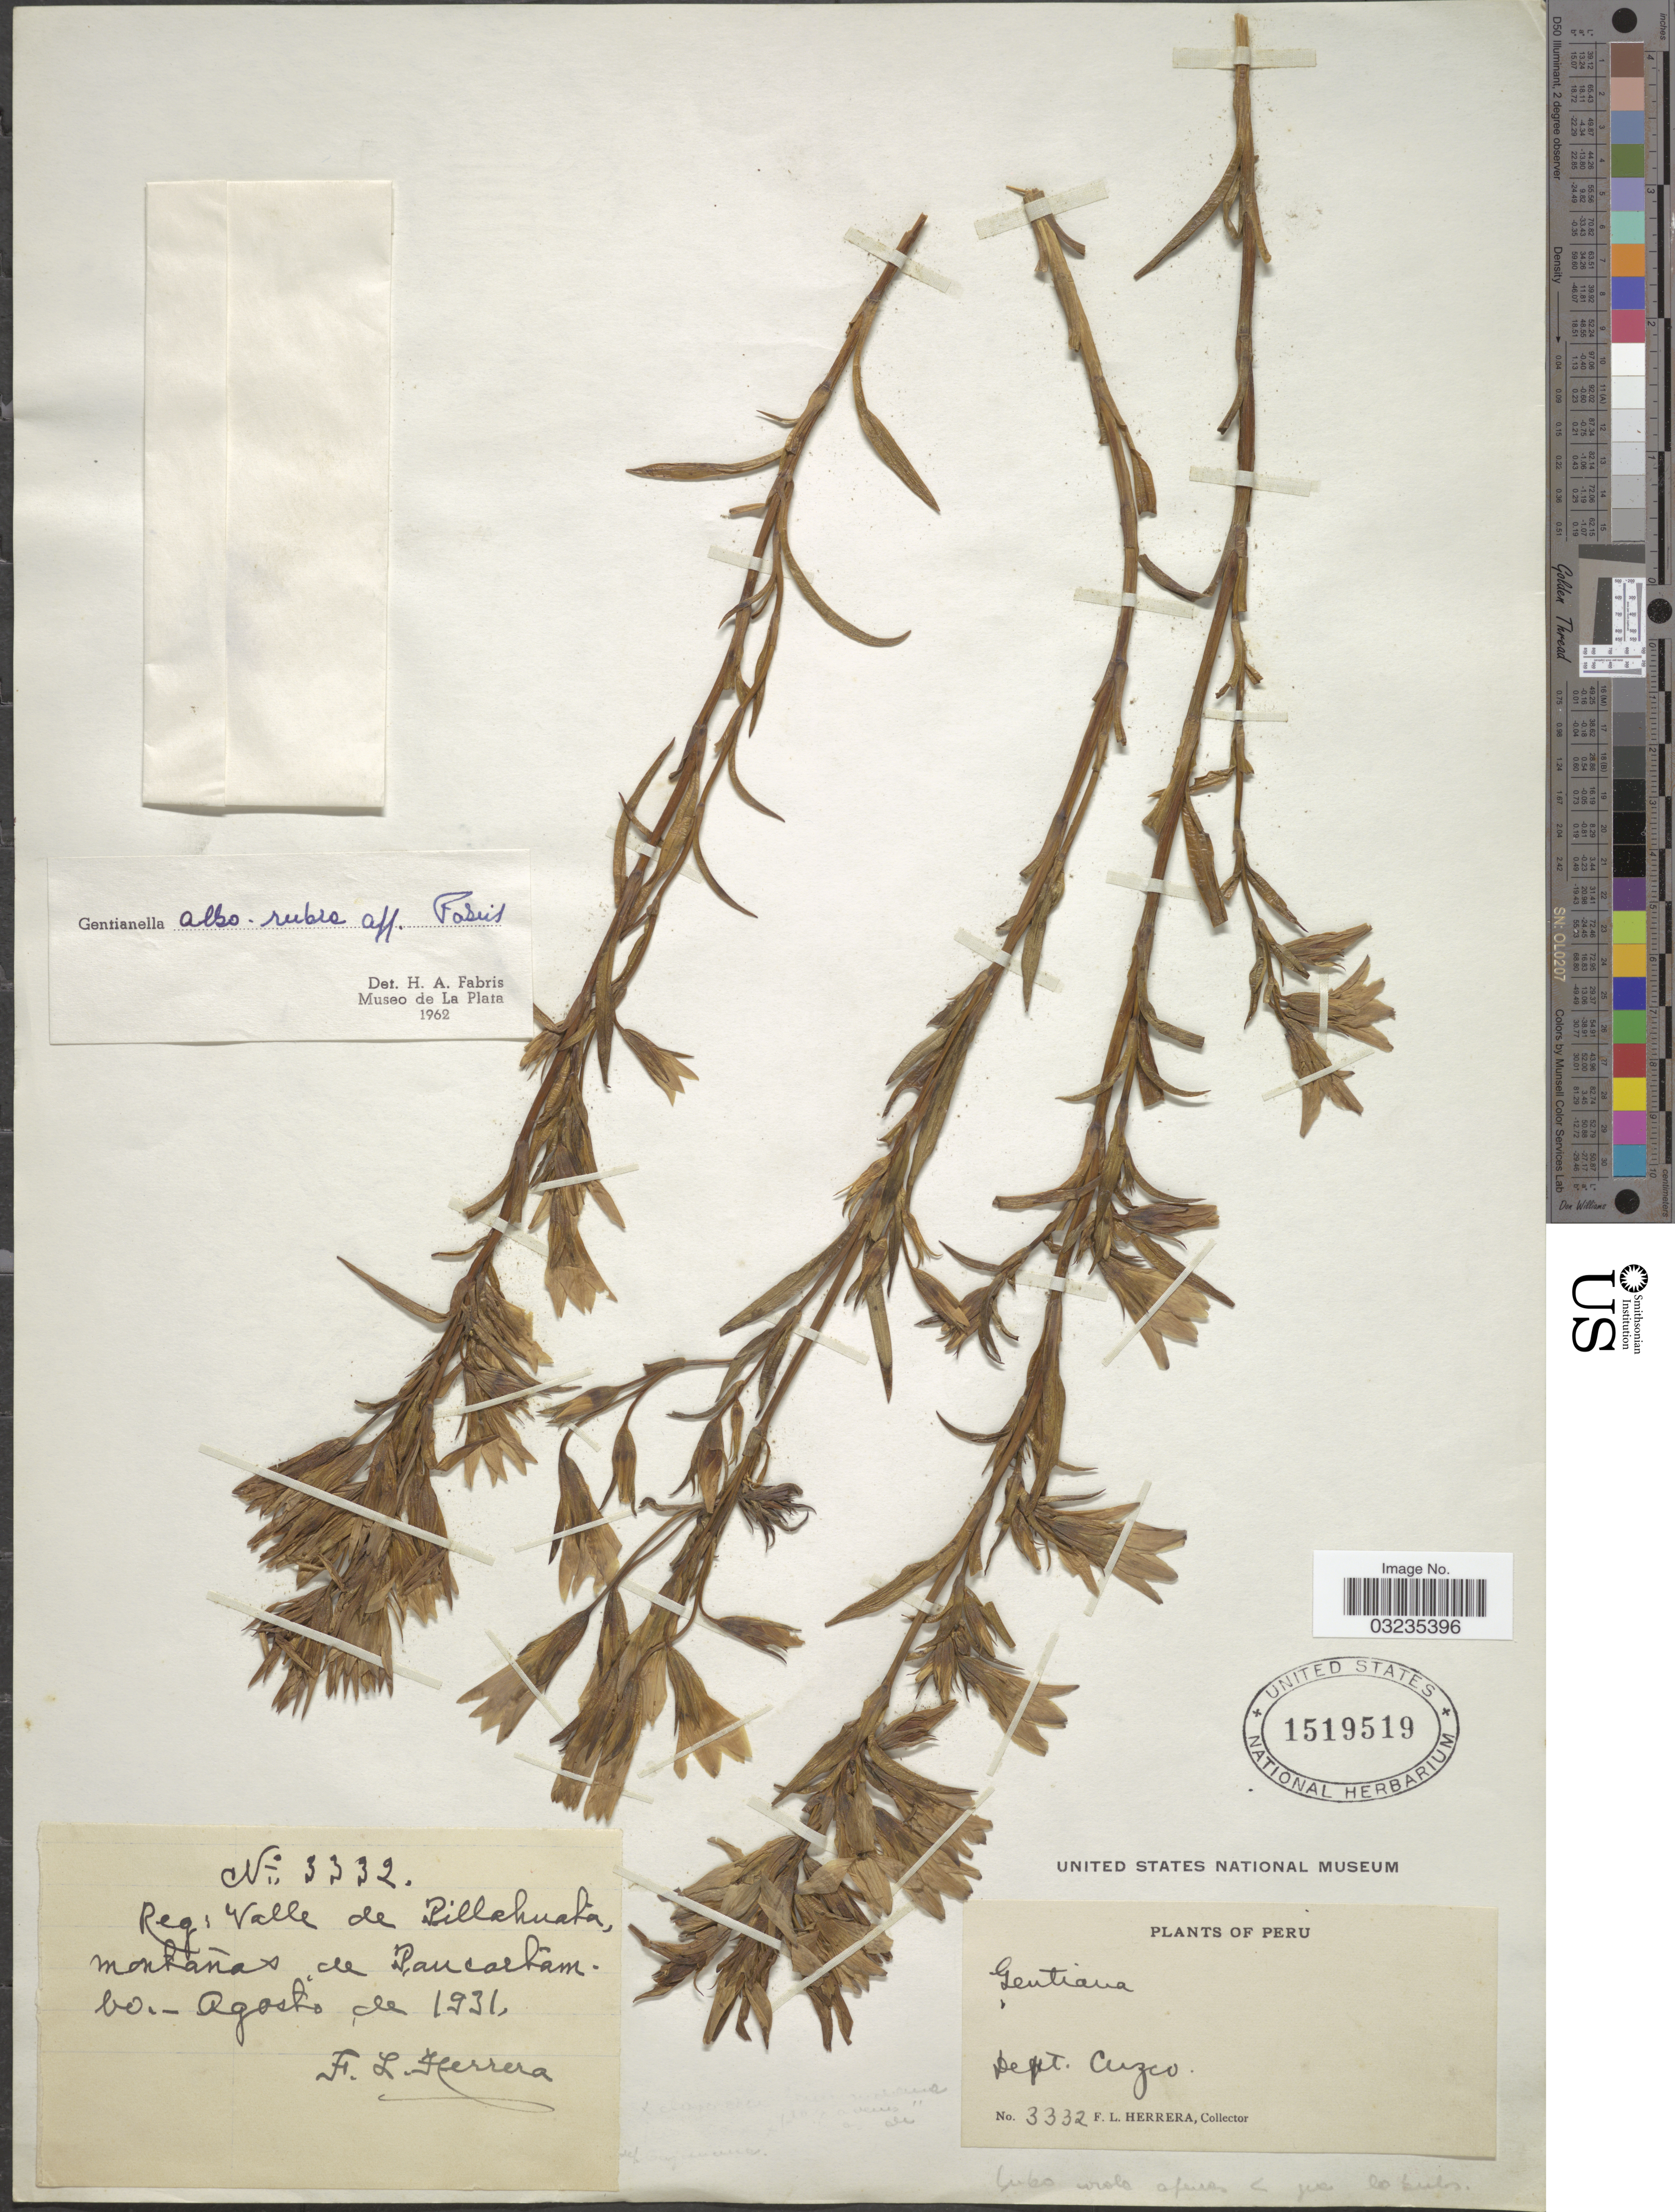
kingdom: Plantae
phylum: Tracheophyta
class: Magnoliopsida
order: Gentianales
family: Gentianaceae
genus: Gentiana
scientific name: Gentiana albo-rosea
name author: Gilg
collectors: F. L. Herrera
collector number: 3332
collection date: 1931-08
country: Peru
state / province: Cusco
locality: Reg: Valle de Pillahuata, montañas de Paucartambo. Dept. Cuzco.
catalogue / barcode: US 1519519